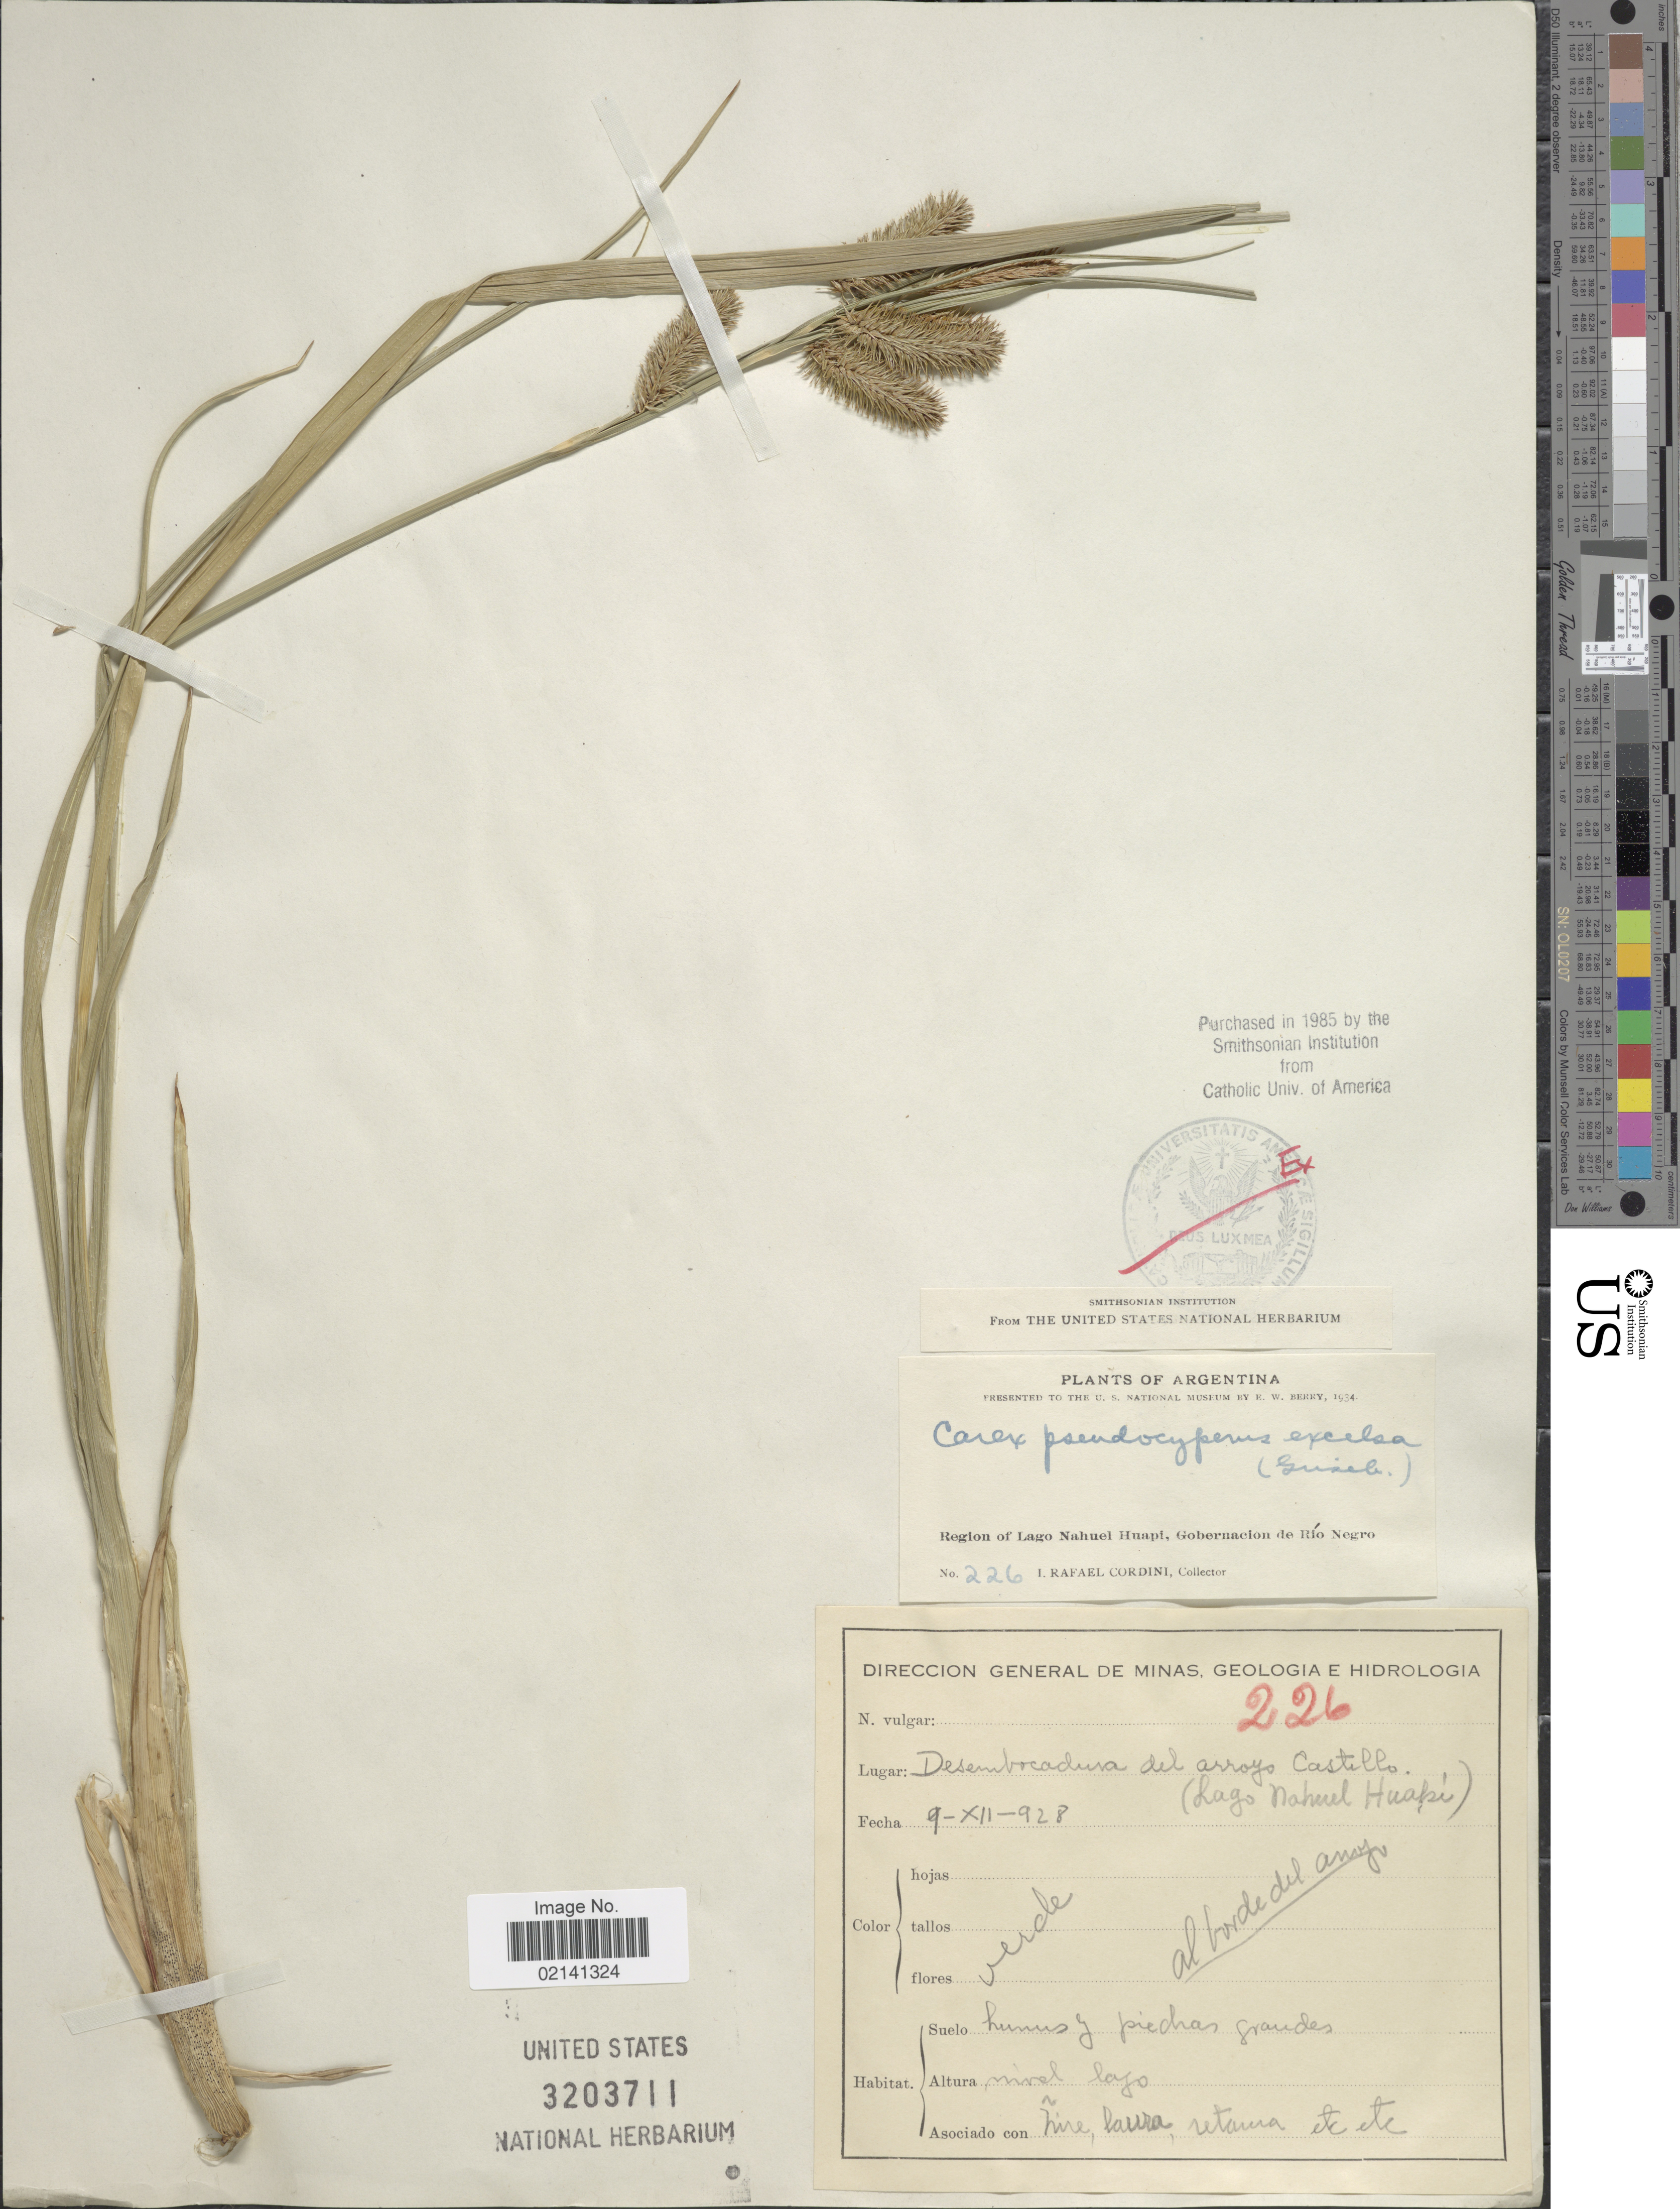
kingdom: Plantae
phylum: Tracheophyta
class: Liliopsida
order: Poales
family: Cyperaceae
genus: Carex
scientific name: Carex excelsa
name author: Poepp. ex Kunth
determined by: Jiménez-Mejías, P.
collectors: I. Cordini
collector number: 226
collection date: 1928-12-09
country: Argentina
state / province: Rio Negro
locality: Region of Lago Nahuel Huapi, Gobernacion de Rio Negro, humus y pedras grandes.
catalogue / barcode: US 3203711